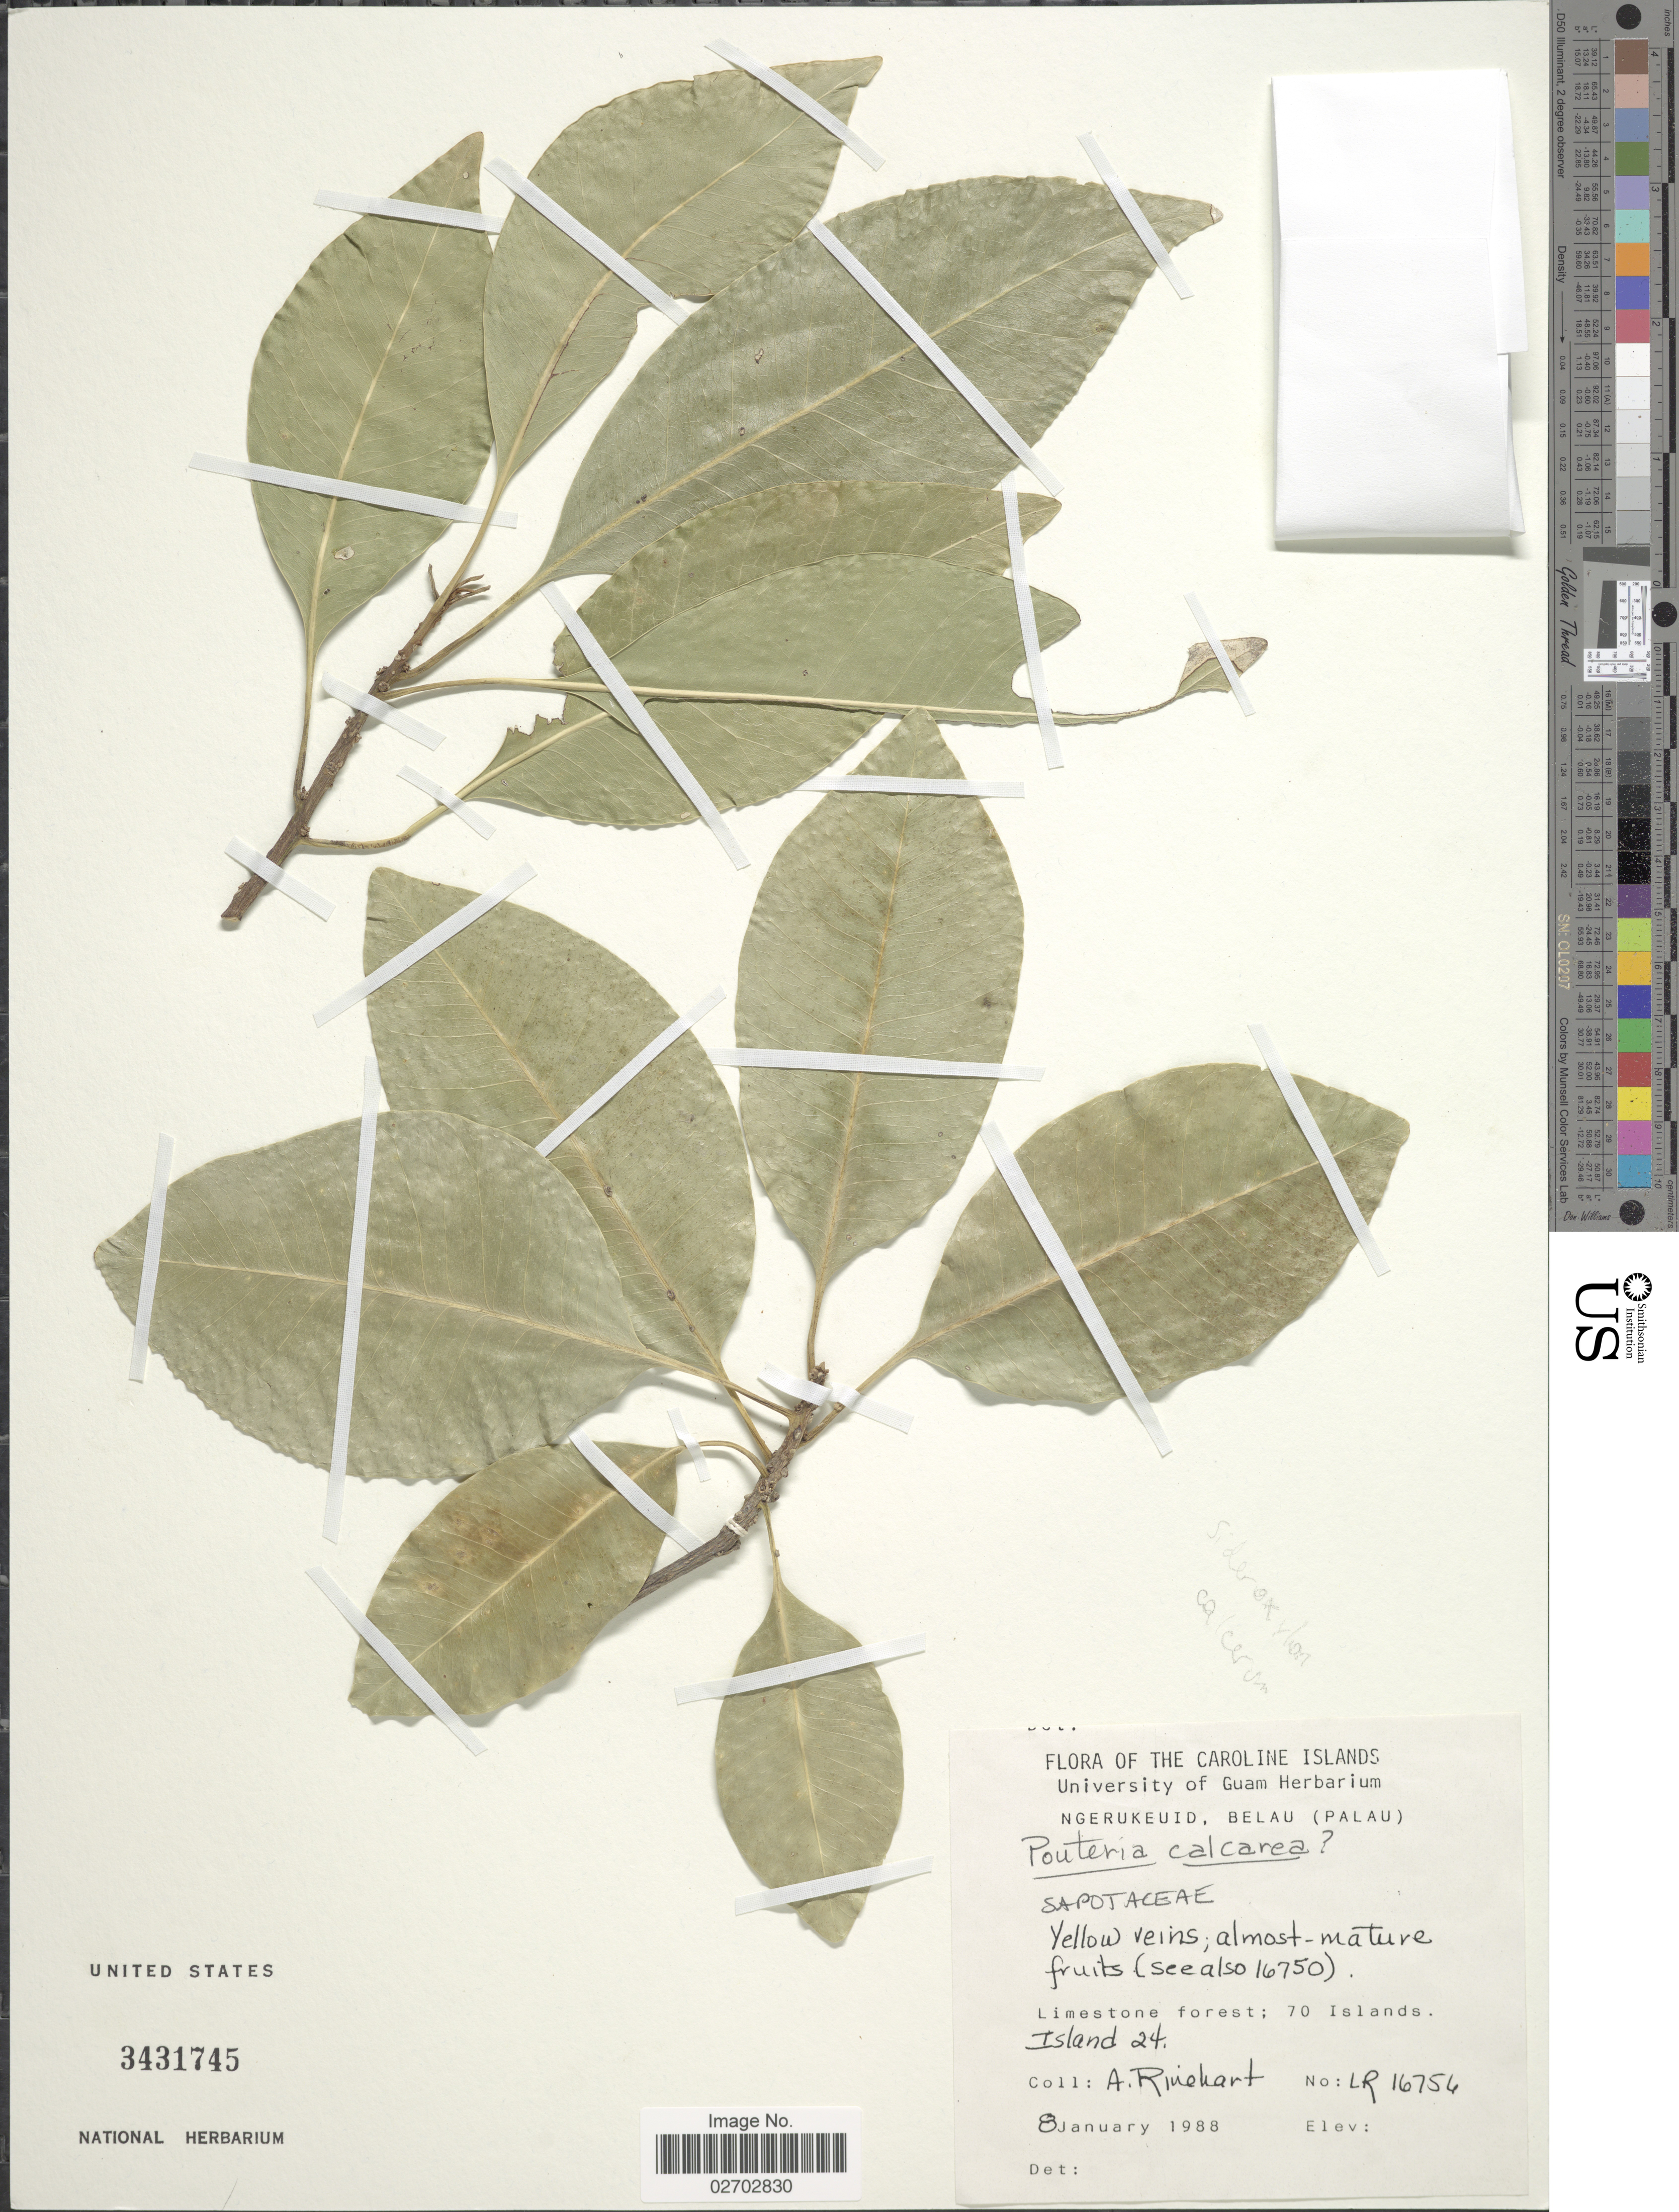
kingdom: Plantae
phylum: Tracheophyta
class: Magnoliopsida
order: Ericales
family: Sapotaceae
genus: Pouteria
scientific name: Pouteria sp.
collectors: A. Rinehart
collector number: LR 16754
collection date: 1988-01-08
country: Palau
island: Ngerukeuid [Orukuizu]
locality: Caroline Islands. Ngerukeuid, Belau (Palau). 70 Islands. Island 24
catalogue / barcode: US 3431745